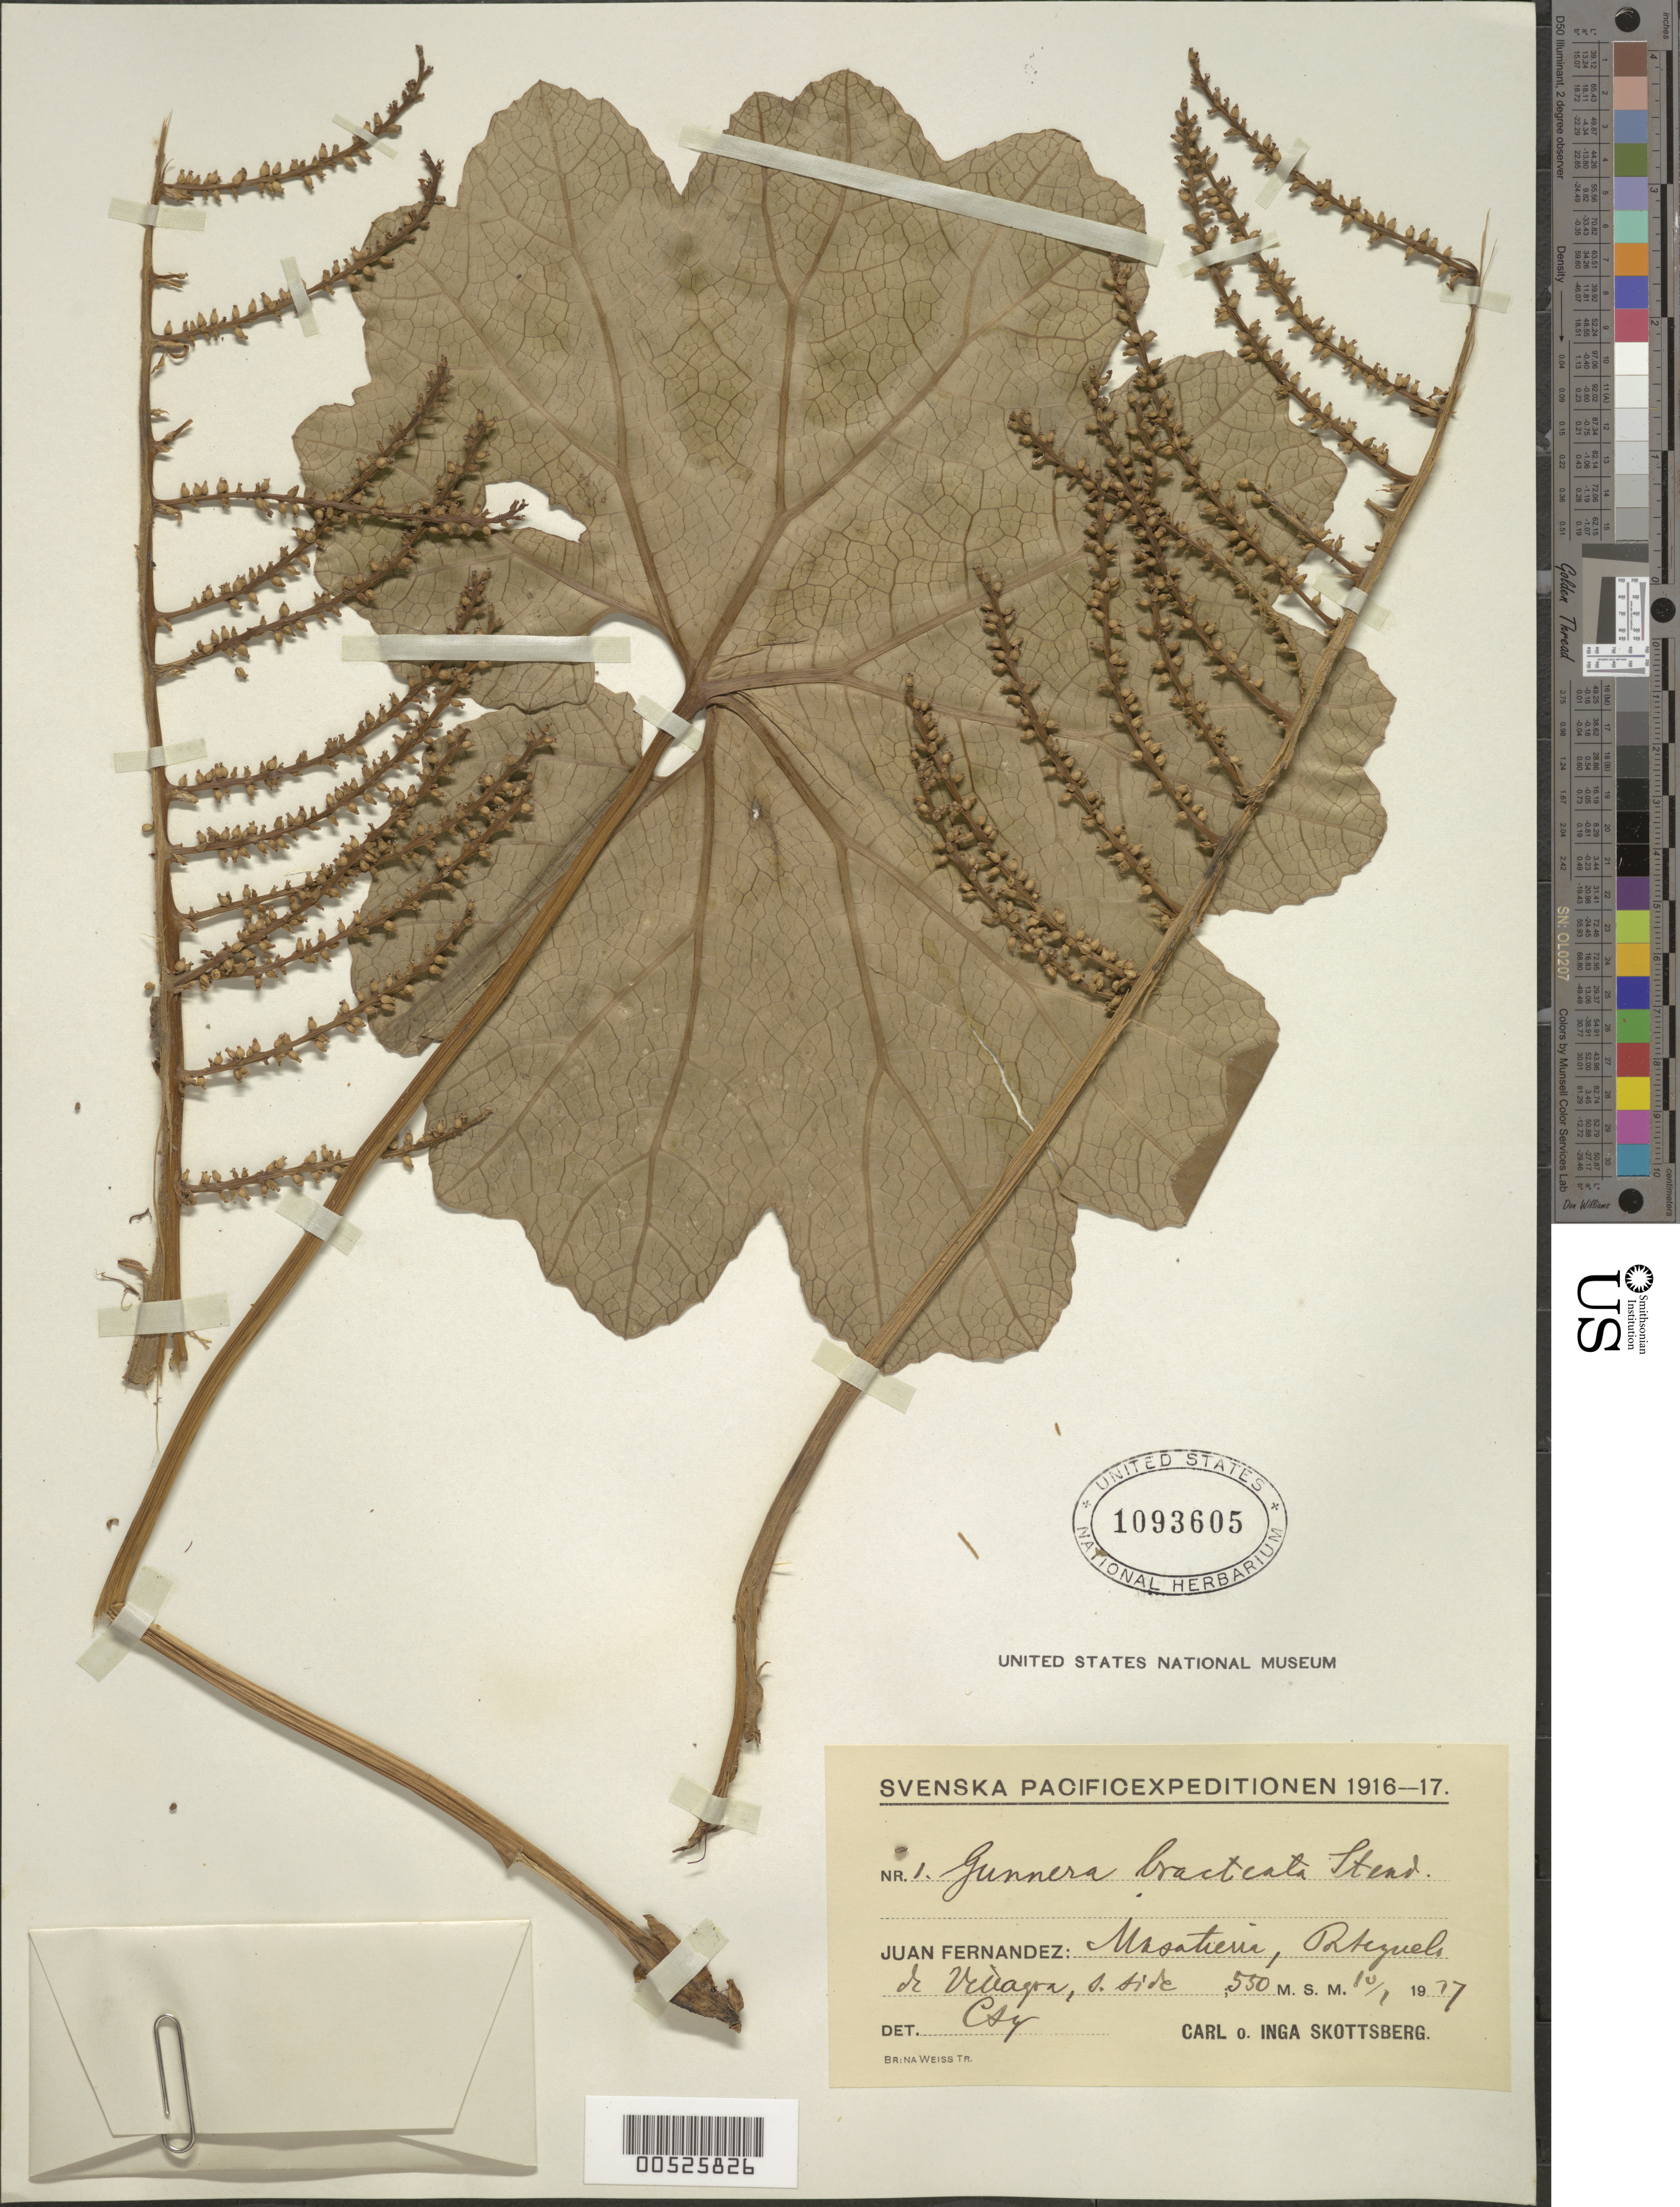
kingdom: Plantae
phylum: Tracheophyta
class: Magnoliopsida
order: Gunnerales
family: Gunneraceae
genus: Gunnera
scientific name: Gunnera bracteata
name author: Steud.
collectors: C. Skottsberg & I. Skottsberg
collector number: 1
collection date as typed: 10 Jan 1917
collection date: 1917-01-10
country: Chile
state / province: Valparaíso (V)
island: Isla Más a Tierra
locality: Portezuelo de Villagra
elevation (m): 550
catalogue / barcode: US 1093605